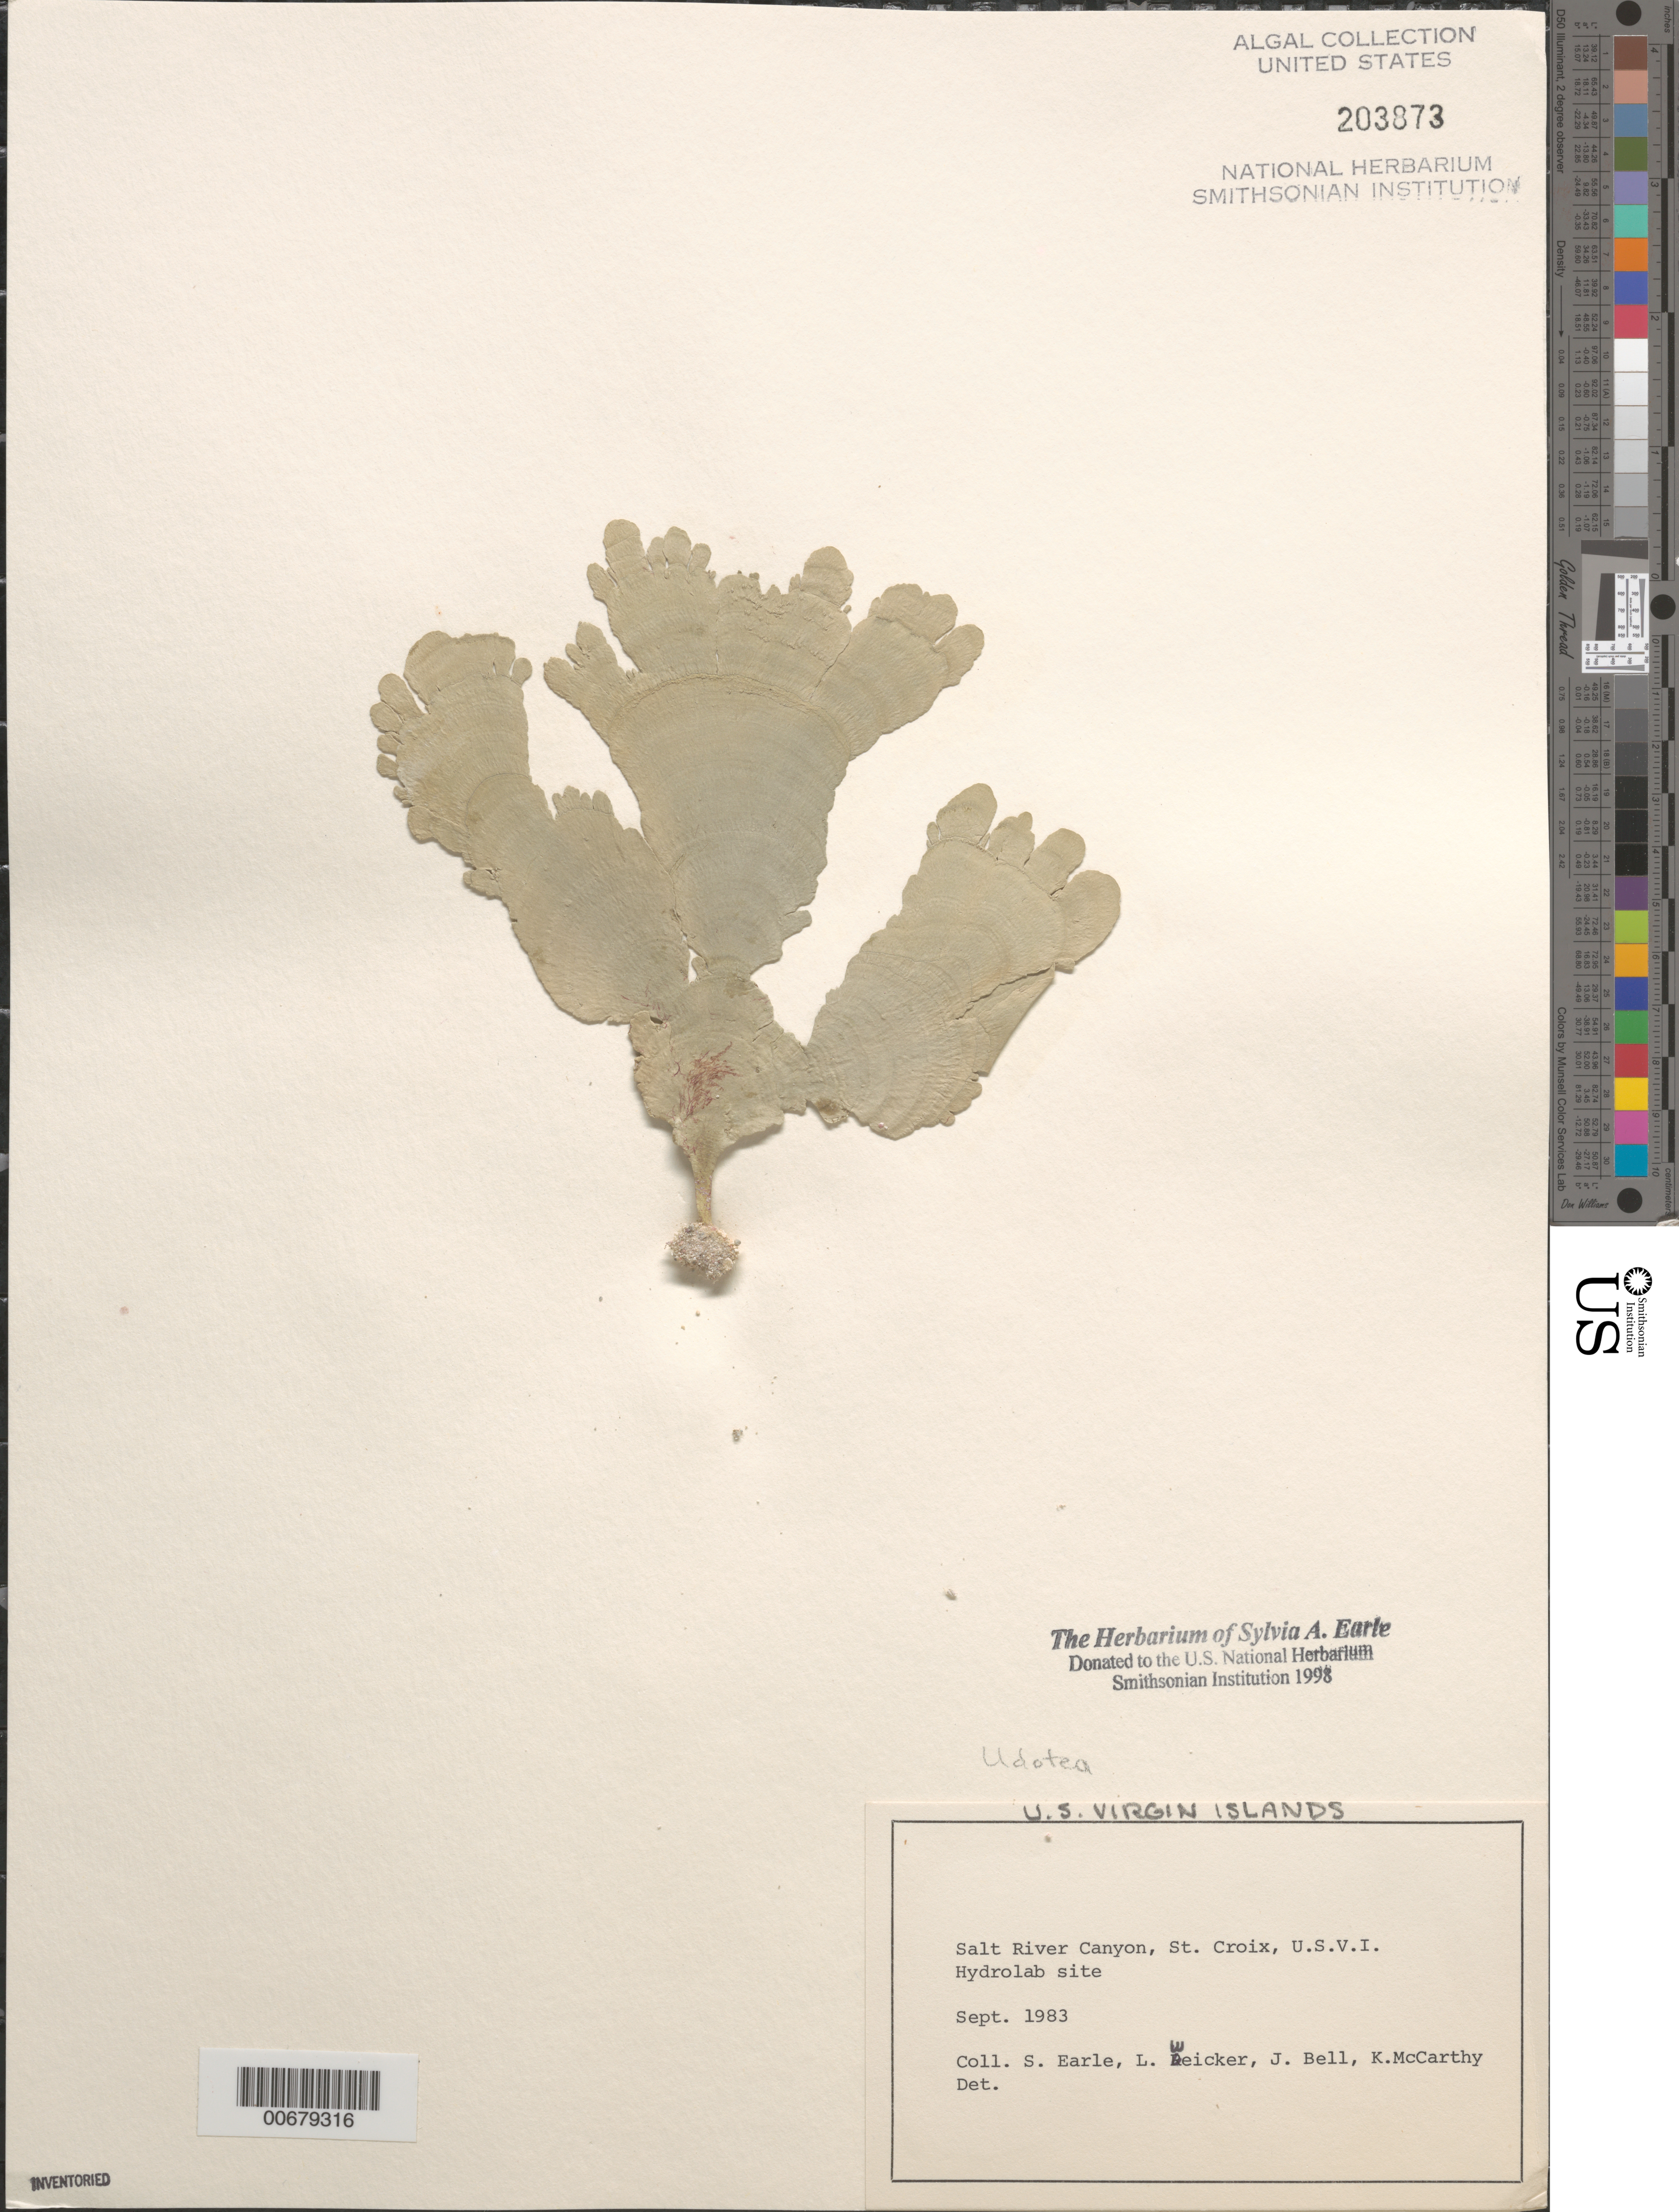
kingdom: Plantae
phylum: Chlorophyta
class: Ulvophyceae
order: Bryopsidales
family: Udoteaceae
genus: Udotea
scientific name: Udotea sp.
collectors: S. A. Earle, L. Weicker, J. Bell & K. McCarthy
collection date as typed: Sep 1983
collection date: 1983-09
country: U.S. Virgin Islands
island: St. Croix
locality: Salt River Canyon, Hydrolab site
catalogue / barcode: US 203873